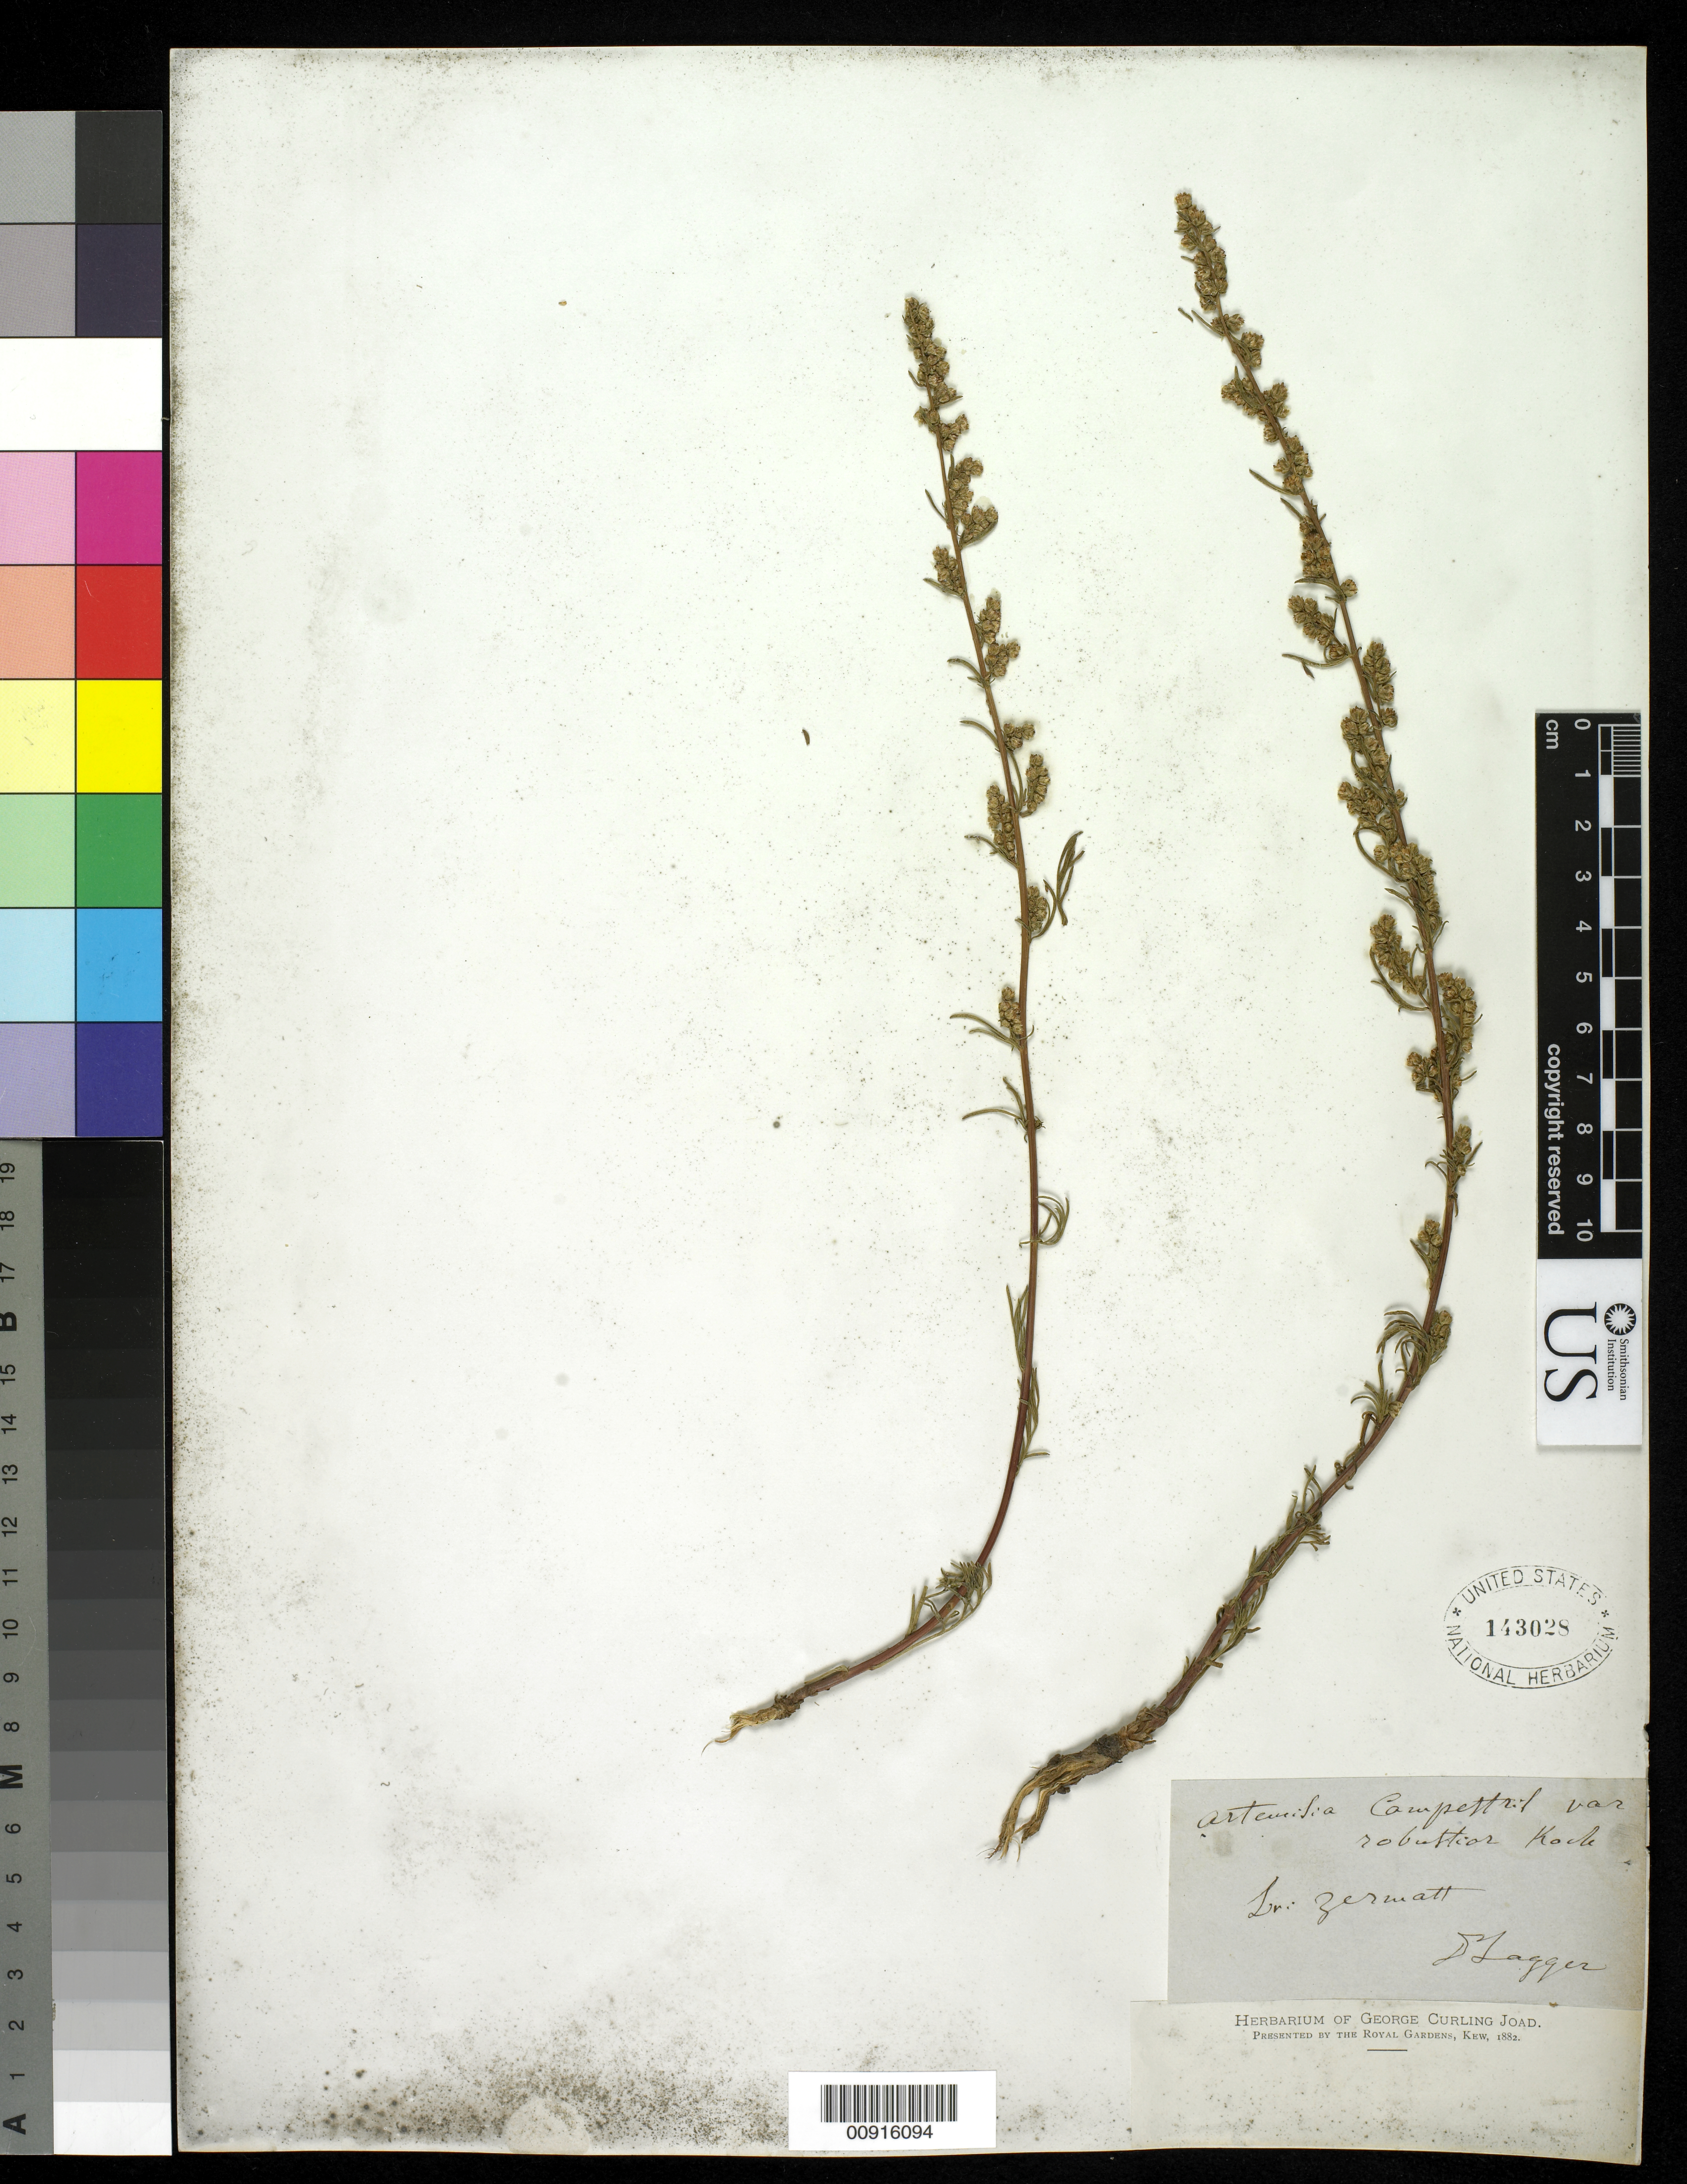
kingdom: Plantae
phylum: Tracheophyta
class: Magnoliopsida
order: Asterales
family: Asteraceae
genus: Artemisia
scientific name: Artemisia campestris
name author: L.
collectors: D. Lagger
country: Switzerland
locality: Zermatt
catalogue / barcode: US 143028